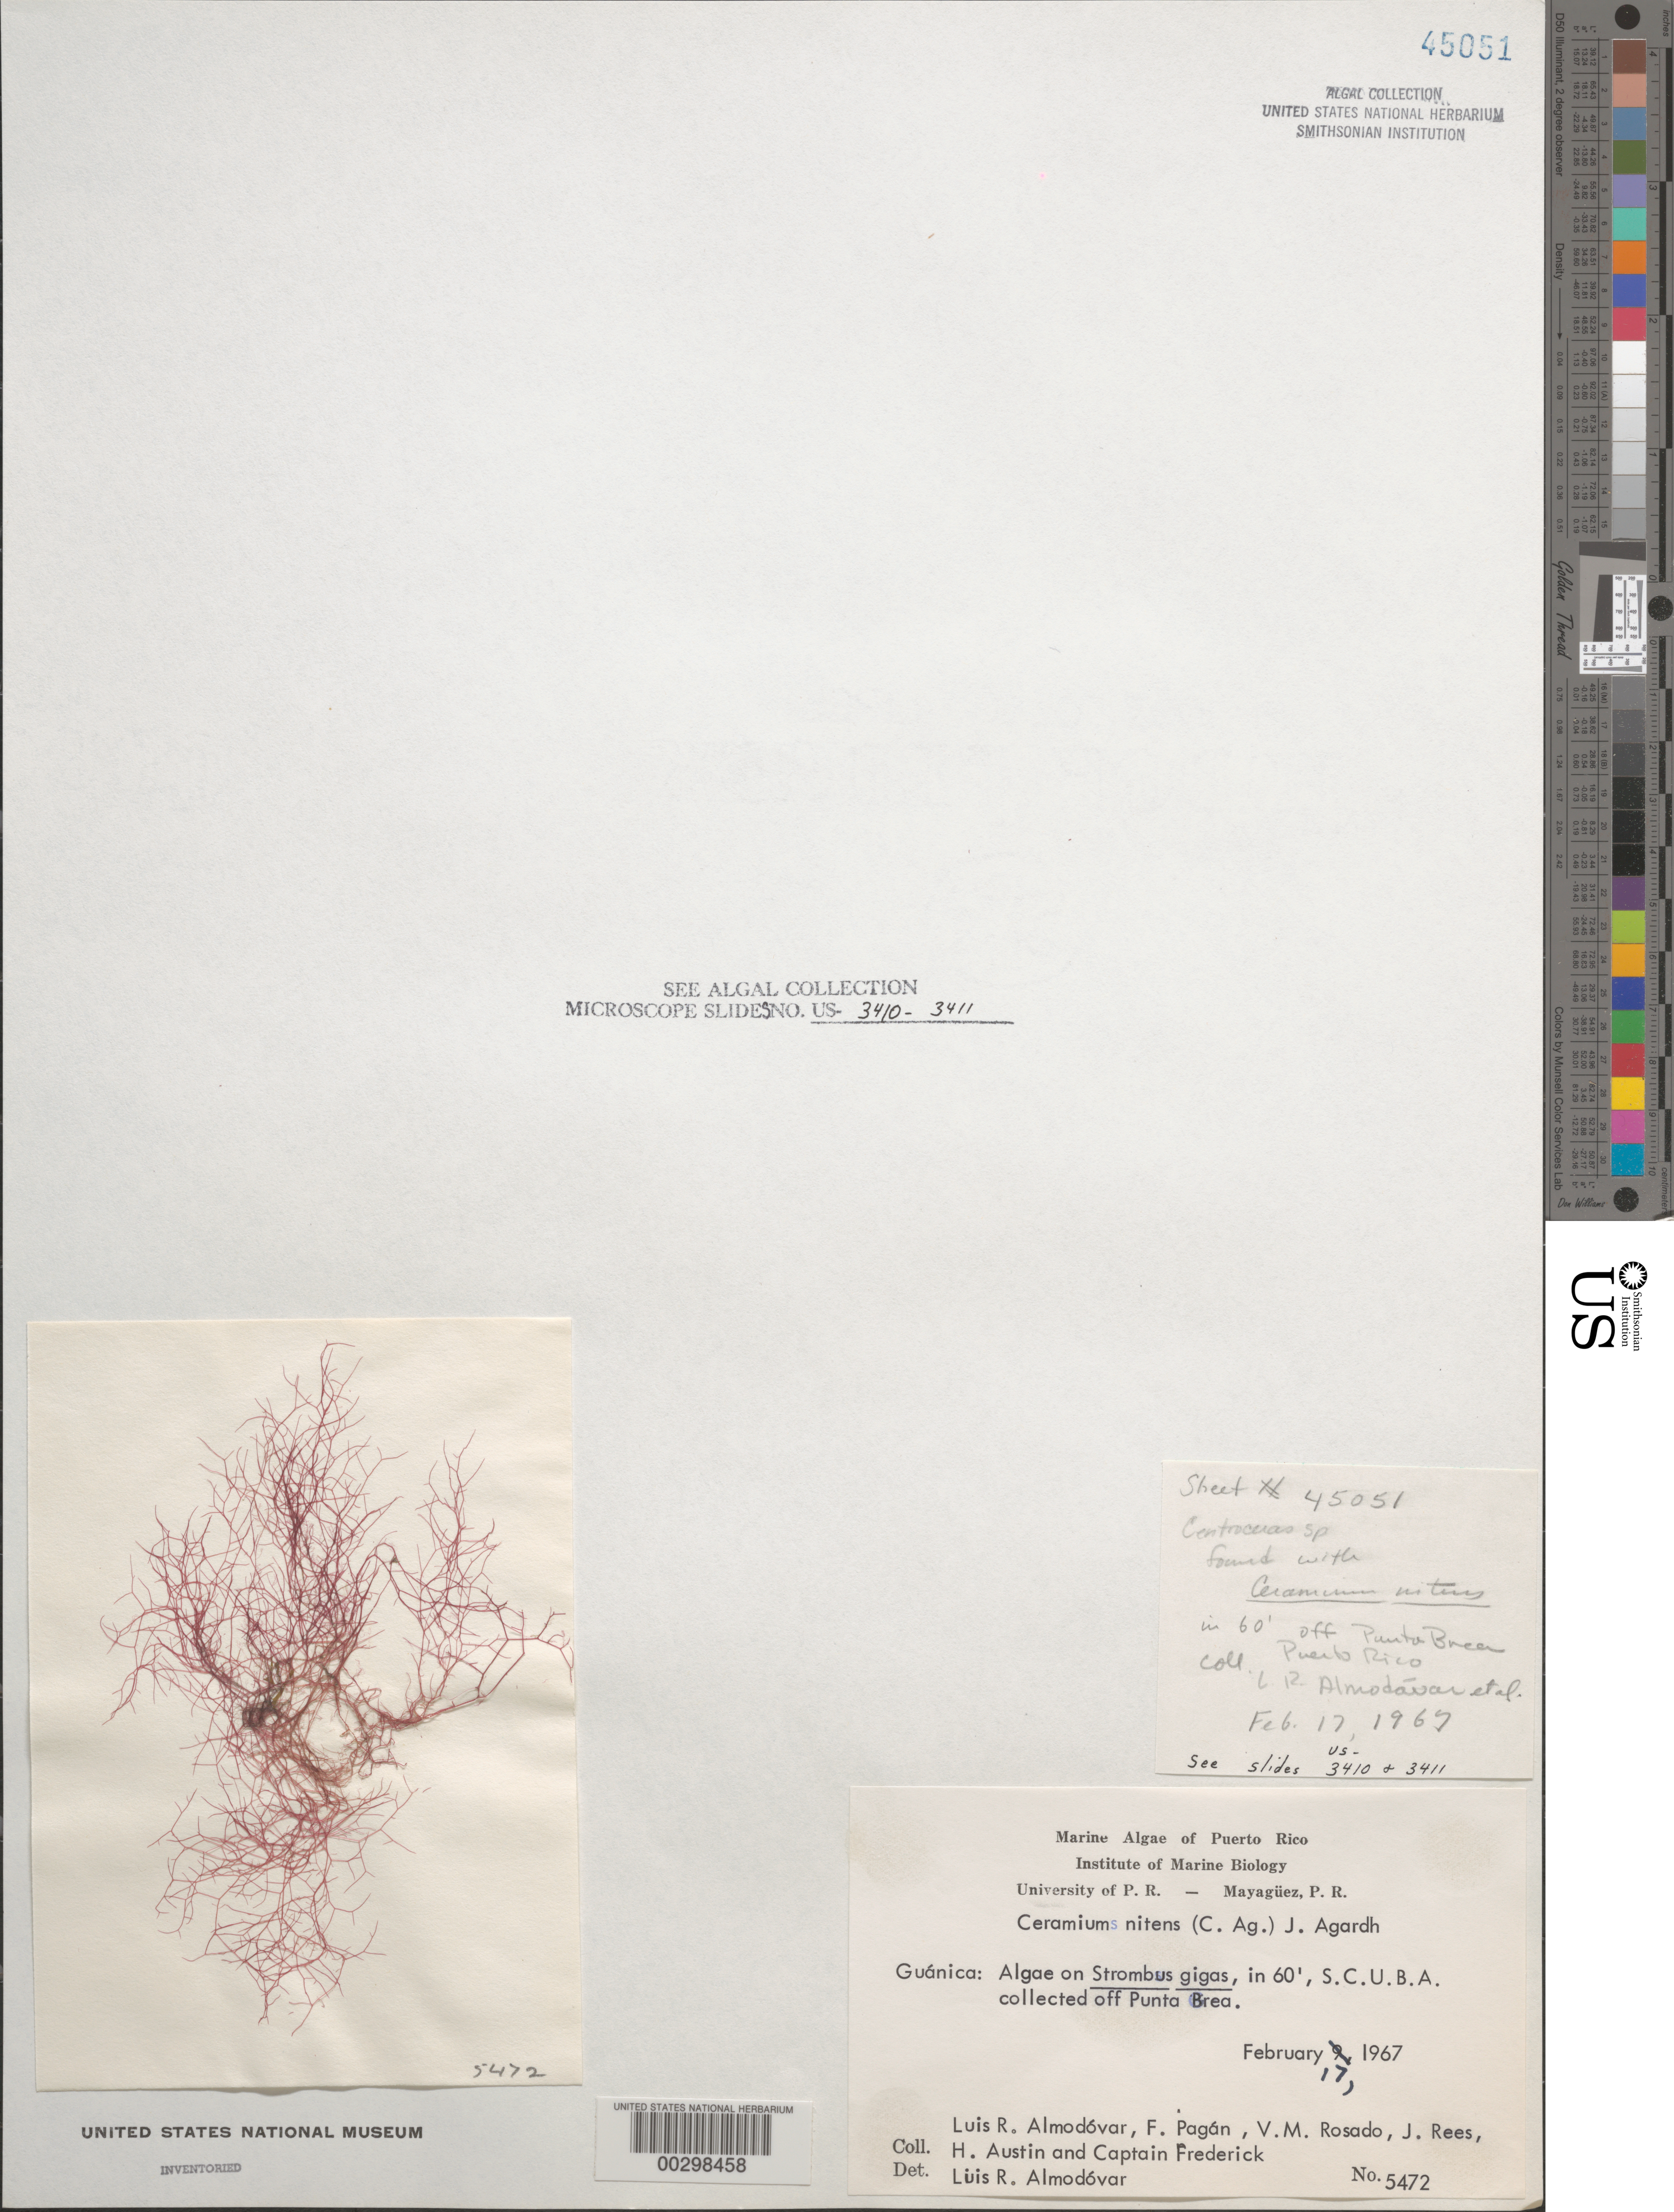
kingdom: Plantae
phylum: Rhodophyta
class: Florideophyceae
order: Ceramiales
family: Ceramiaceae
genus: Ceramium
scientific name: Ceramium nitens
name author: (C. Agardh) J. Agardh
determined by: Almodovar, L. R.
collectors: L. Almodovar, F. Pagan, V. Rosado, J. Rees, H. Austin & C. Frederick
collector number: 5472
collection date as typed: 17 Feb 1967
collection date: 1967-02-17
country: Puerto Rico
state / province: Guanica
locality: Off Punta Brea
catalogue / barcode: US 45051